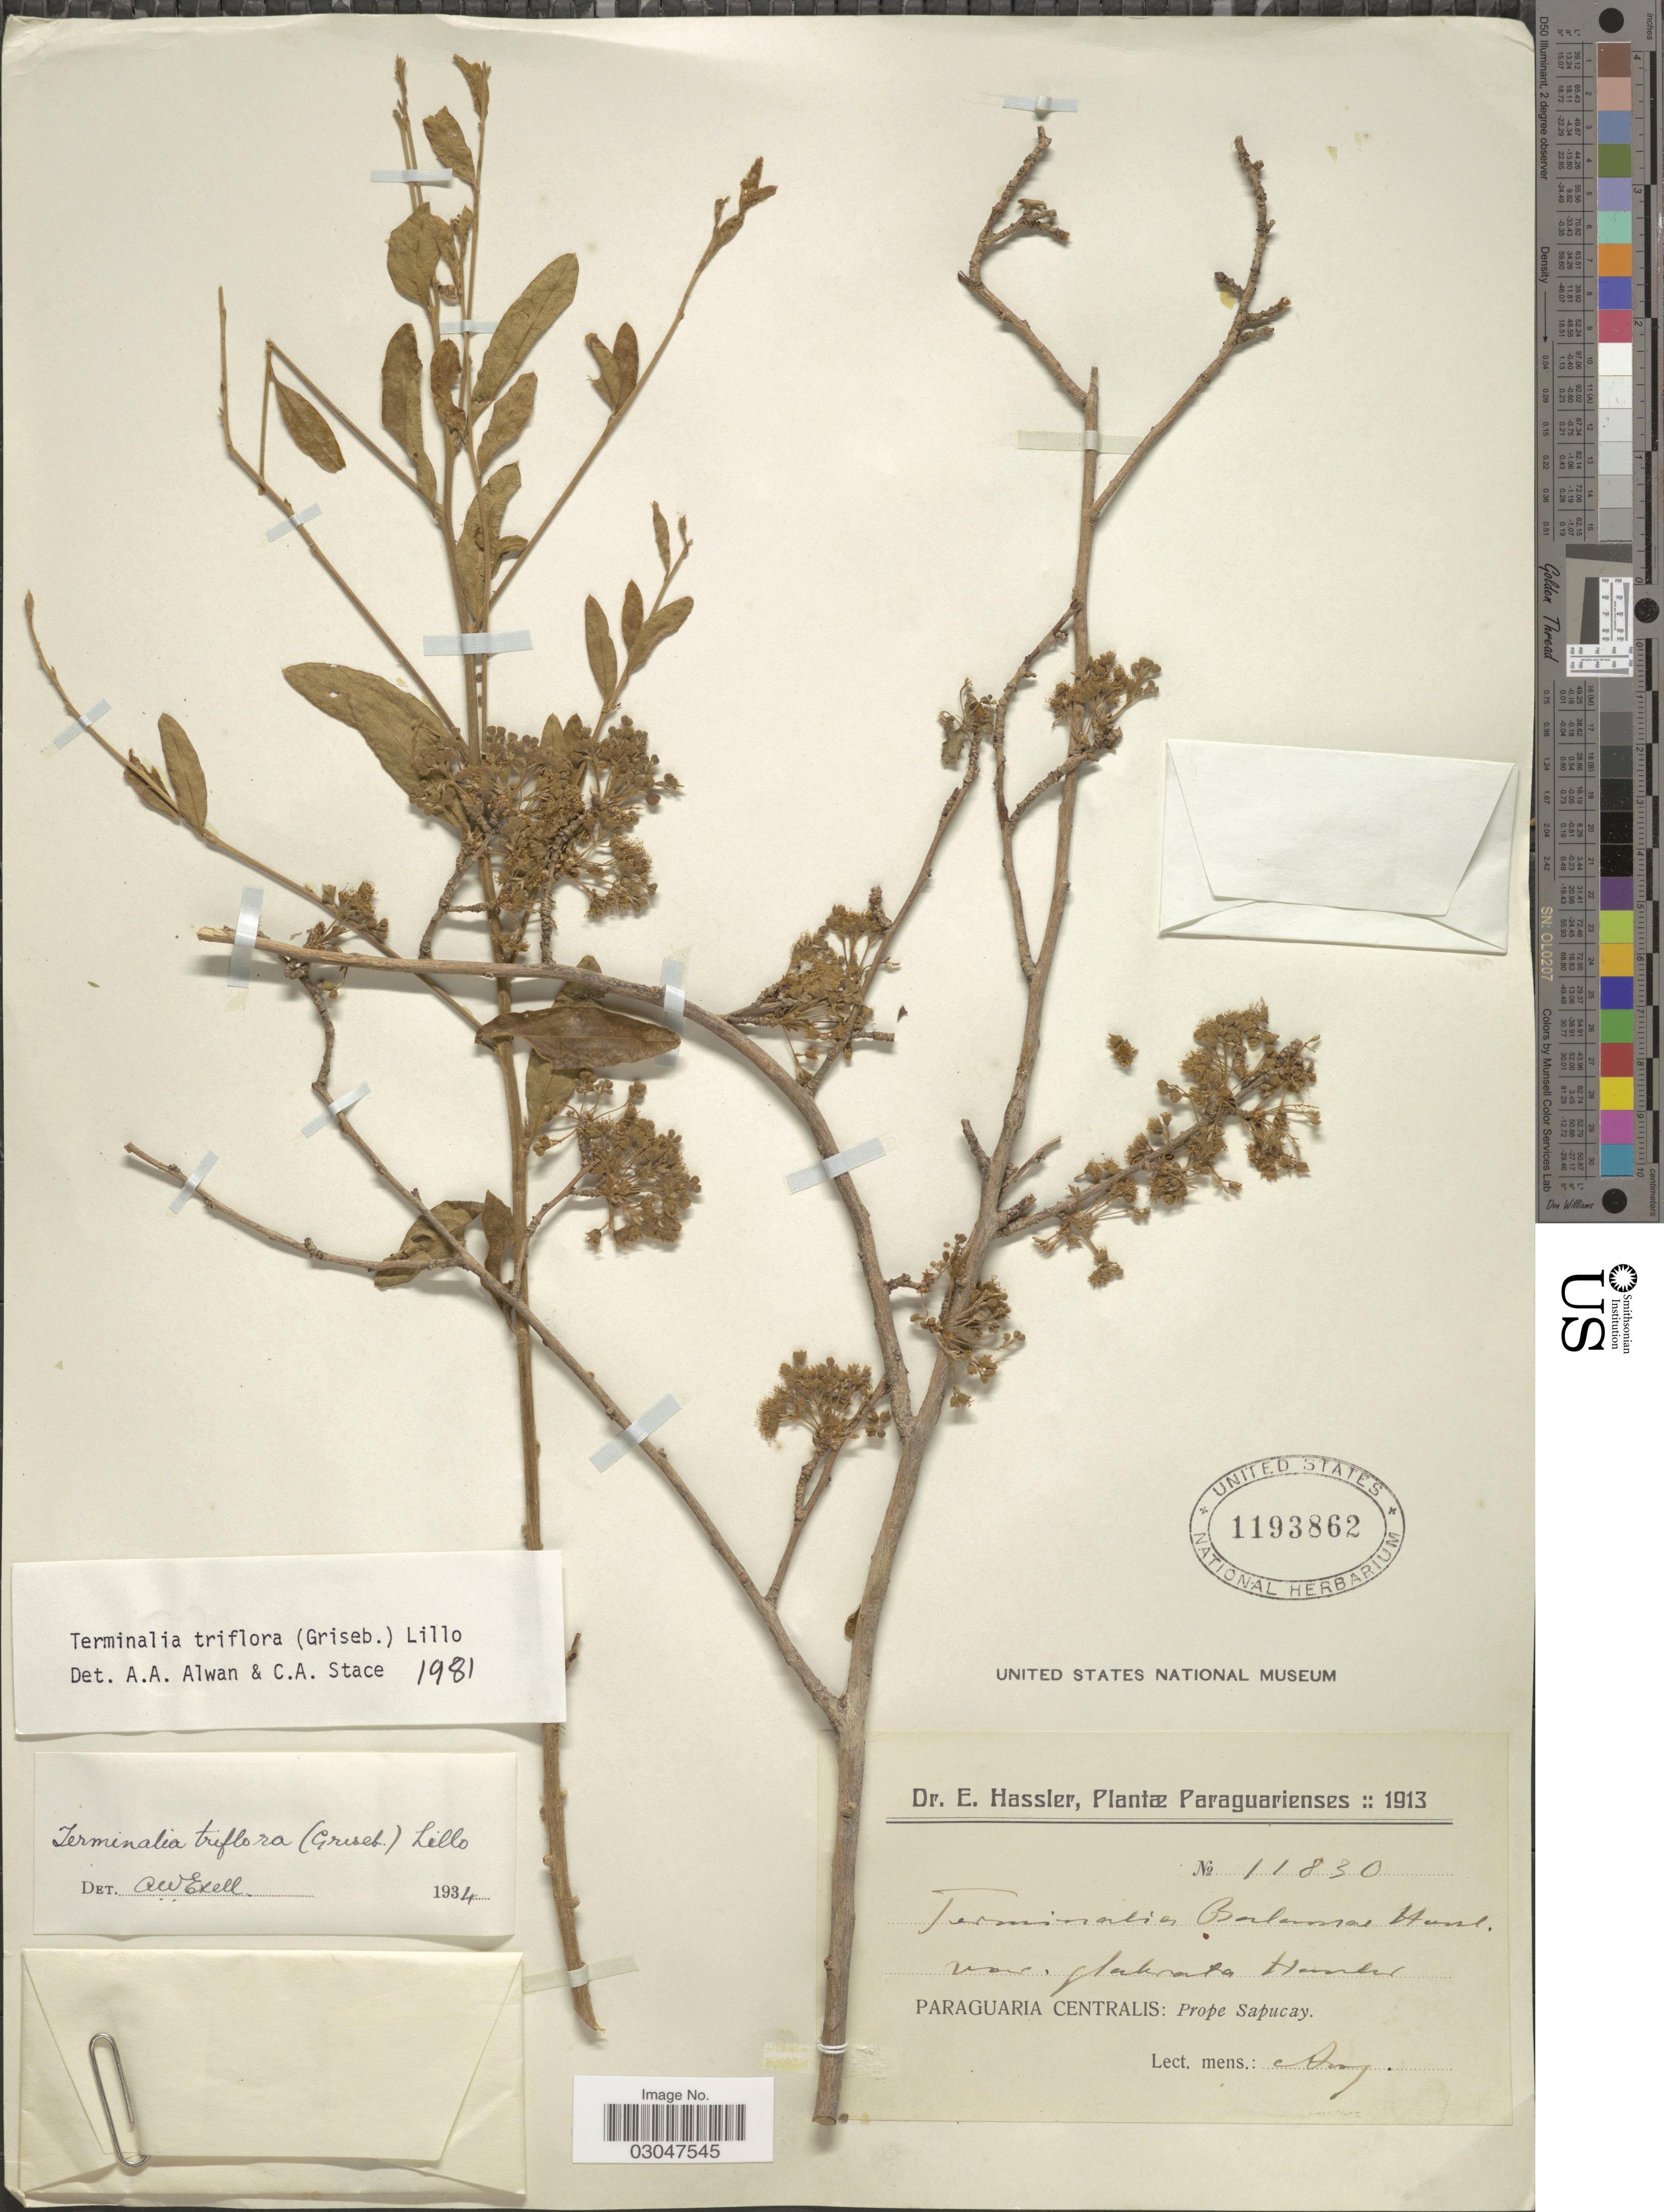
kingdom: Plantae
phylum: Tracheophyta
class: Magnoliopsida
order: Myrtales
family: Combretaceae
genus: Terminalia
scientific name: Terminalia triflora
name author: (Griseb.) Lillo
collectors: E. Hassler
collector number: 11830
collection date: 1913-08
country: Paraguay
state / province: Paraguari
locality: Paraguaria Centralis: Prope Sapucay.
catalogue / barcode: US 1193862